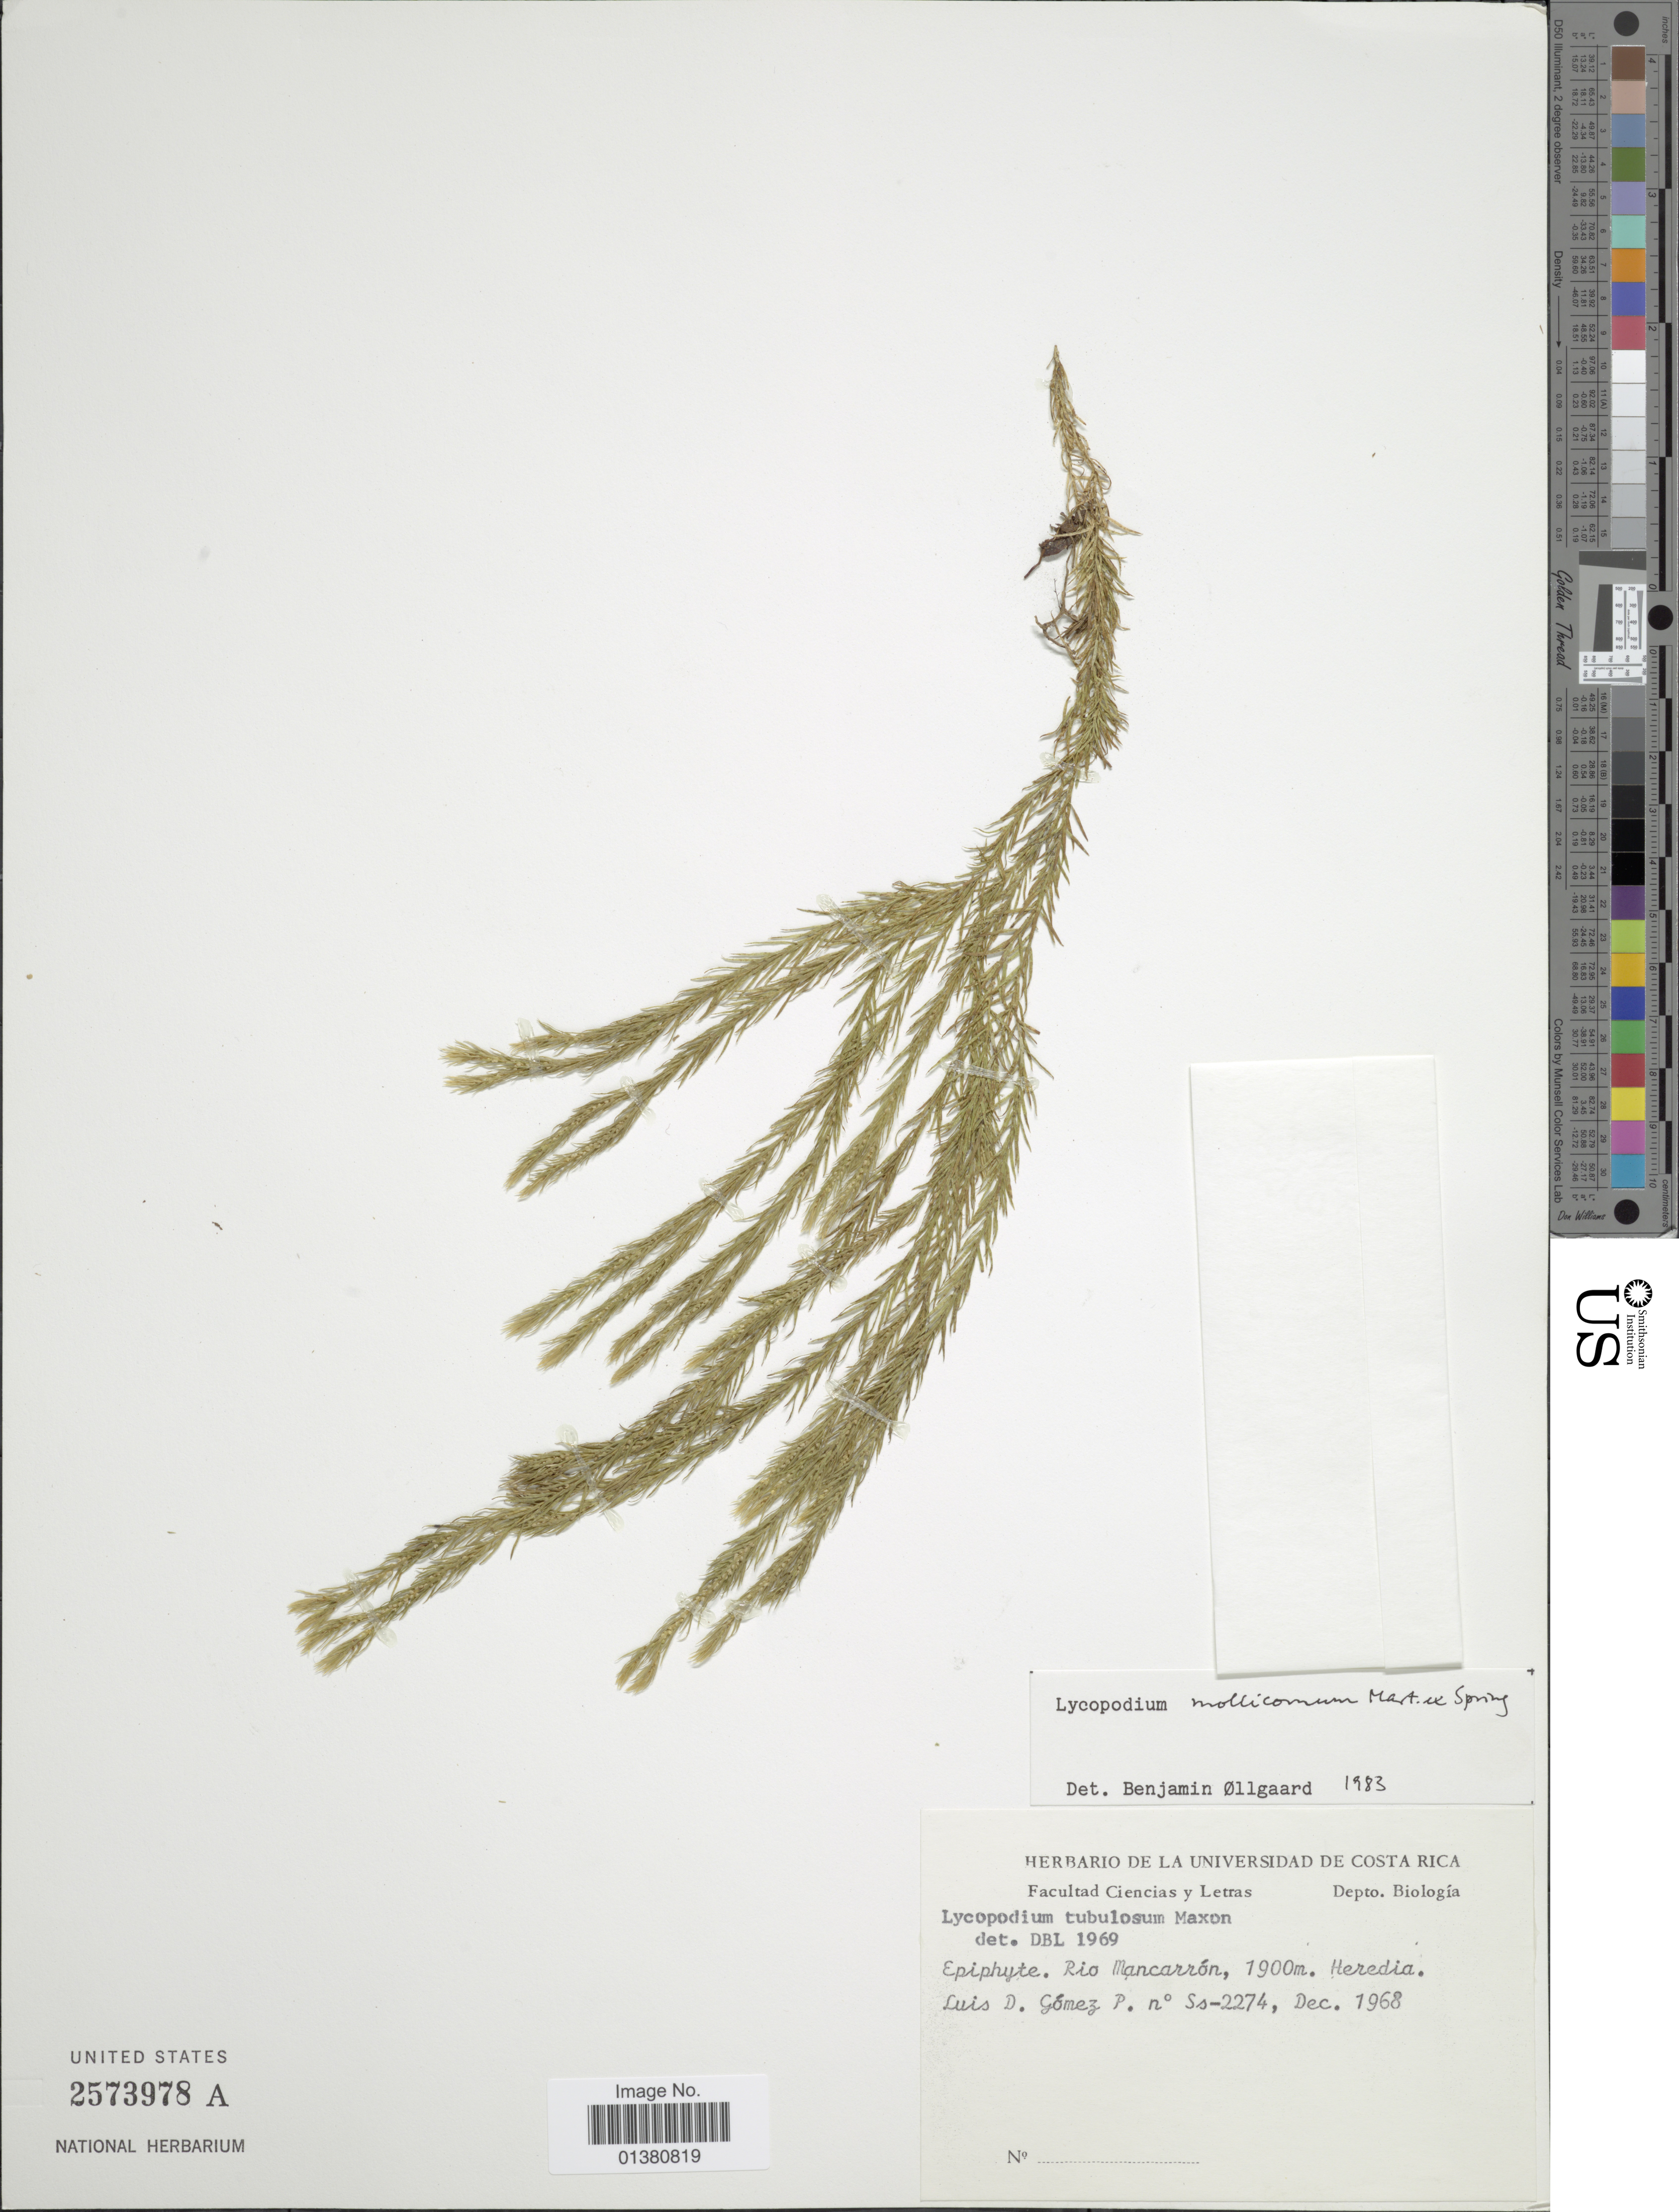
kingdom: Plantae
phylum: Tracheophyta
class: Lycopodiopsida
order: Lycopodiales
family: Lycopodiaceae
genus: Phlegmariurus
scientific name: Phlegmariurus mollicomus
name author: (Spring) B. Øllg.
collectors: L. D. Gómez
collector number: Ss-2274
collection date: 1968-12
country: Costa Rica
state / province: Heredia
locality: Depto Biologia, Rio Mancarrón, Heredia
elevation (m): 1900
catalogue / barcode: US 2573978A